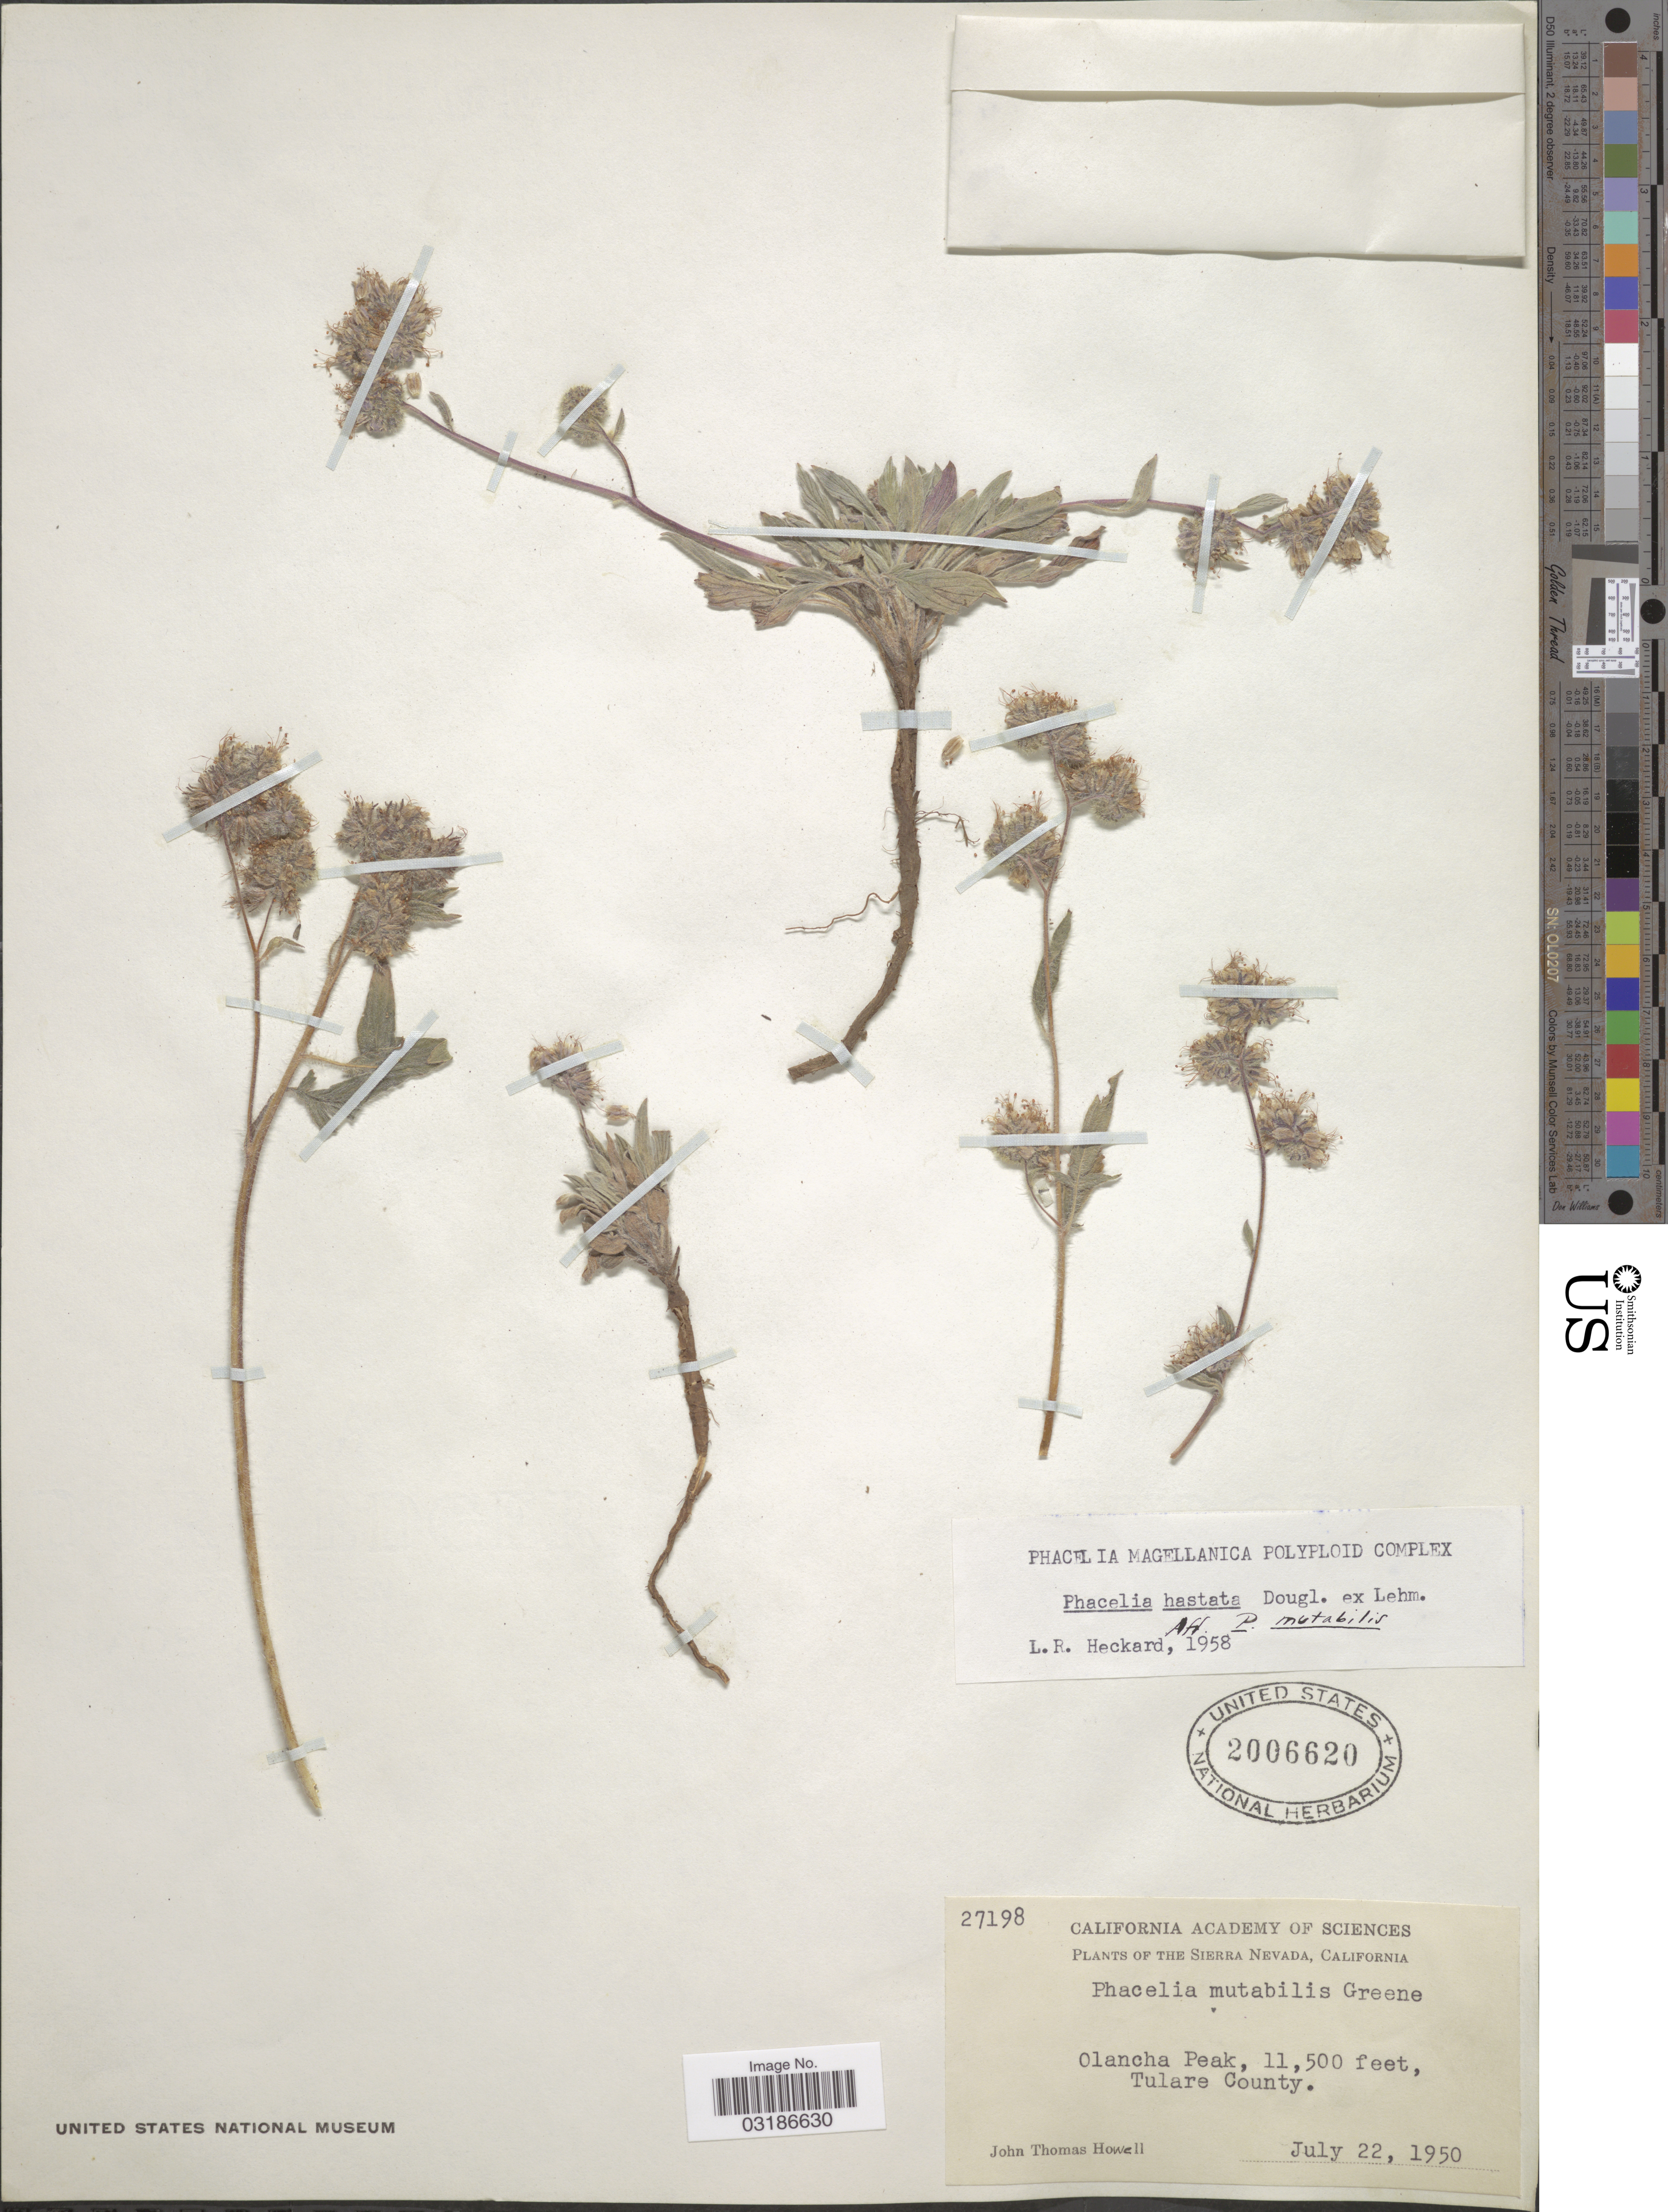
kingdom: Plantae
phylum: Tracheophyta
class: Magnoliopsida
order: Boraginales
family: Hydrophyllaceae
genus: Phacelia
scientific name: Phacelia hastata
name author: Douglas ex Lehm.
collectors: J. T. Howell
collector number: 27198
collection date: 1950-07-22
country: United States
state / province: California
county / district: Tulare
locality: The Sierra Nevada, California, Olancha Peak, Tulare County.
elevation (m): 3505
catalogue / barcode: US 2006620